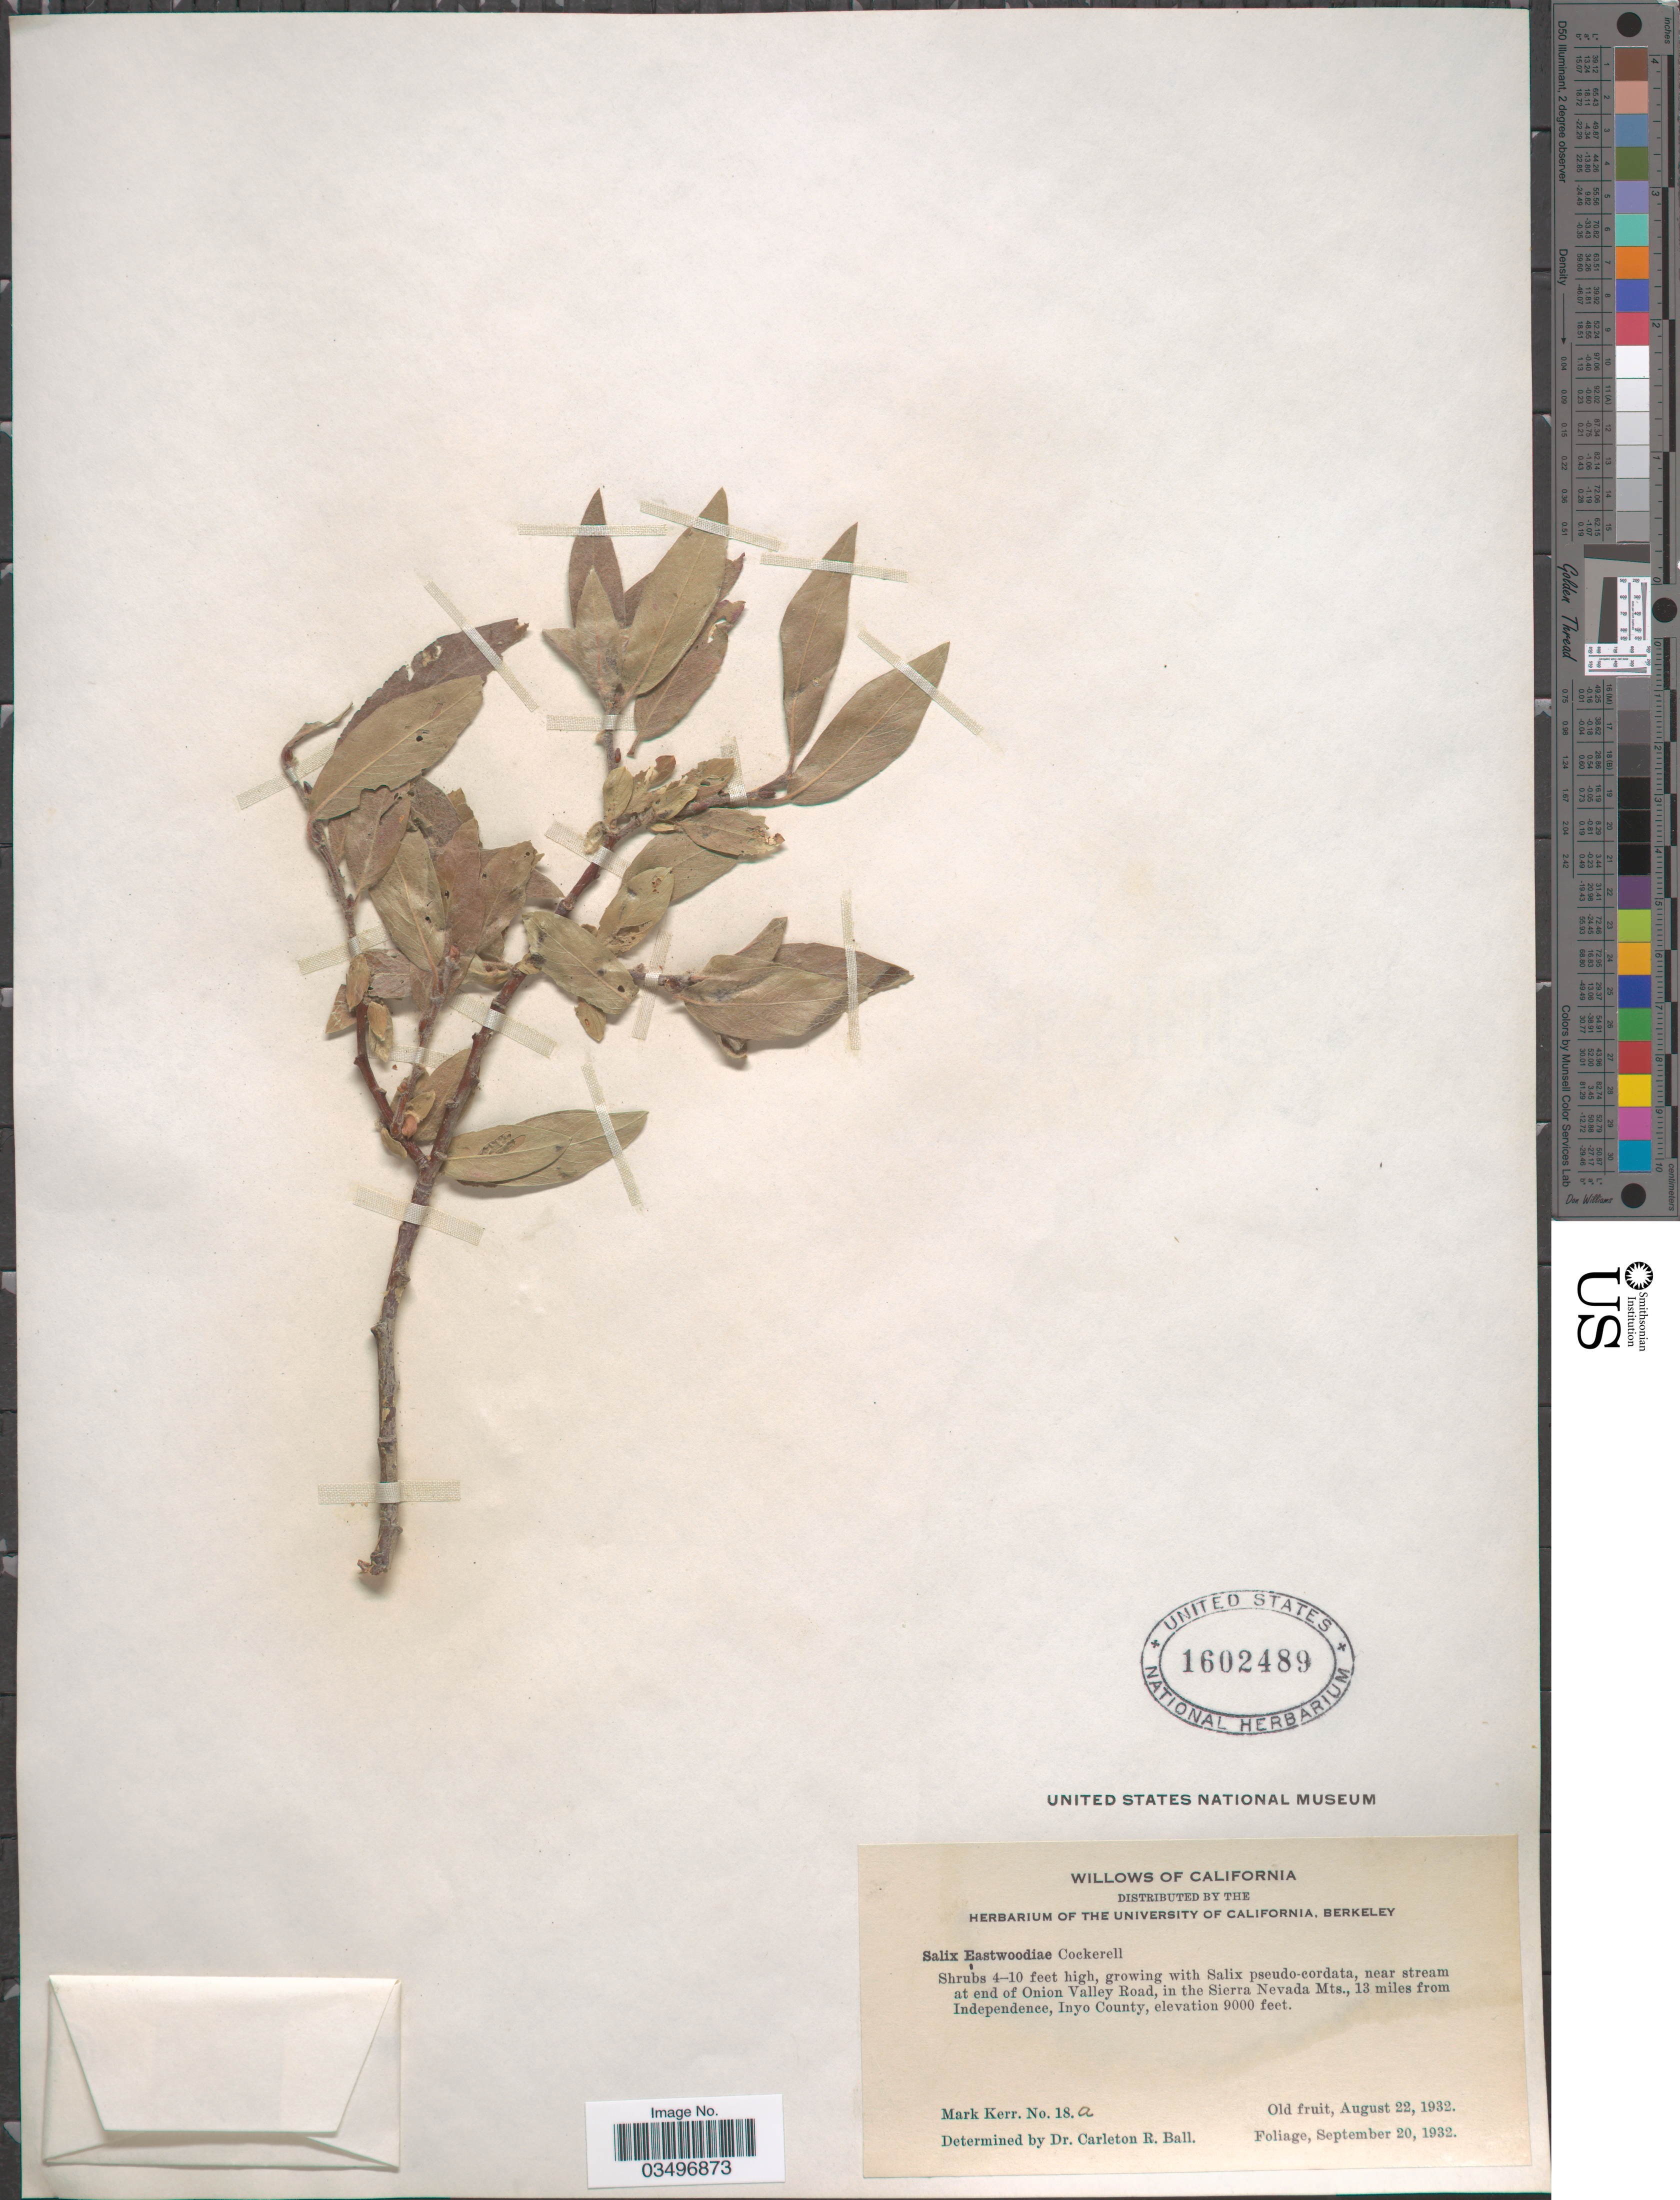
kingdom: Plantae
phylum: Tracheophyta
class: Magnoliopsida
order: Malpighiales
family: Salicaceae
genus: Salix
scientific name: Salix eastwoodiae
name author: Cockerell ex A. Heller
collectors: M. Kerr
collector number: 18a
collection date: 1932-08-22/1932-09-20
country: United States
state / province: California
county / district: Inyo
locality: Near stream at end of Onion Valley Road, in the Sierra Nevada Mts., 13 miles from Independence, Inyo County.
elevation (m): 2743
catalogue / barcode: US 1602489